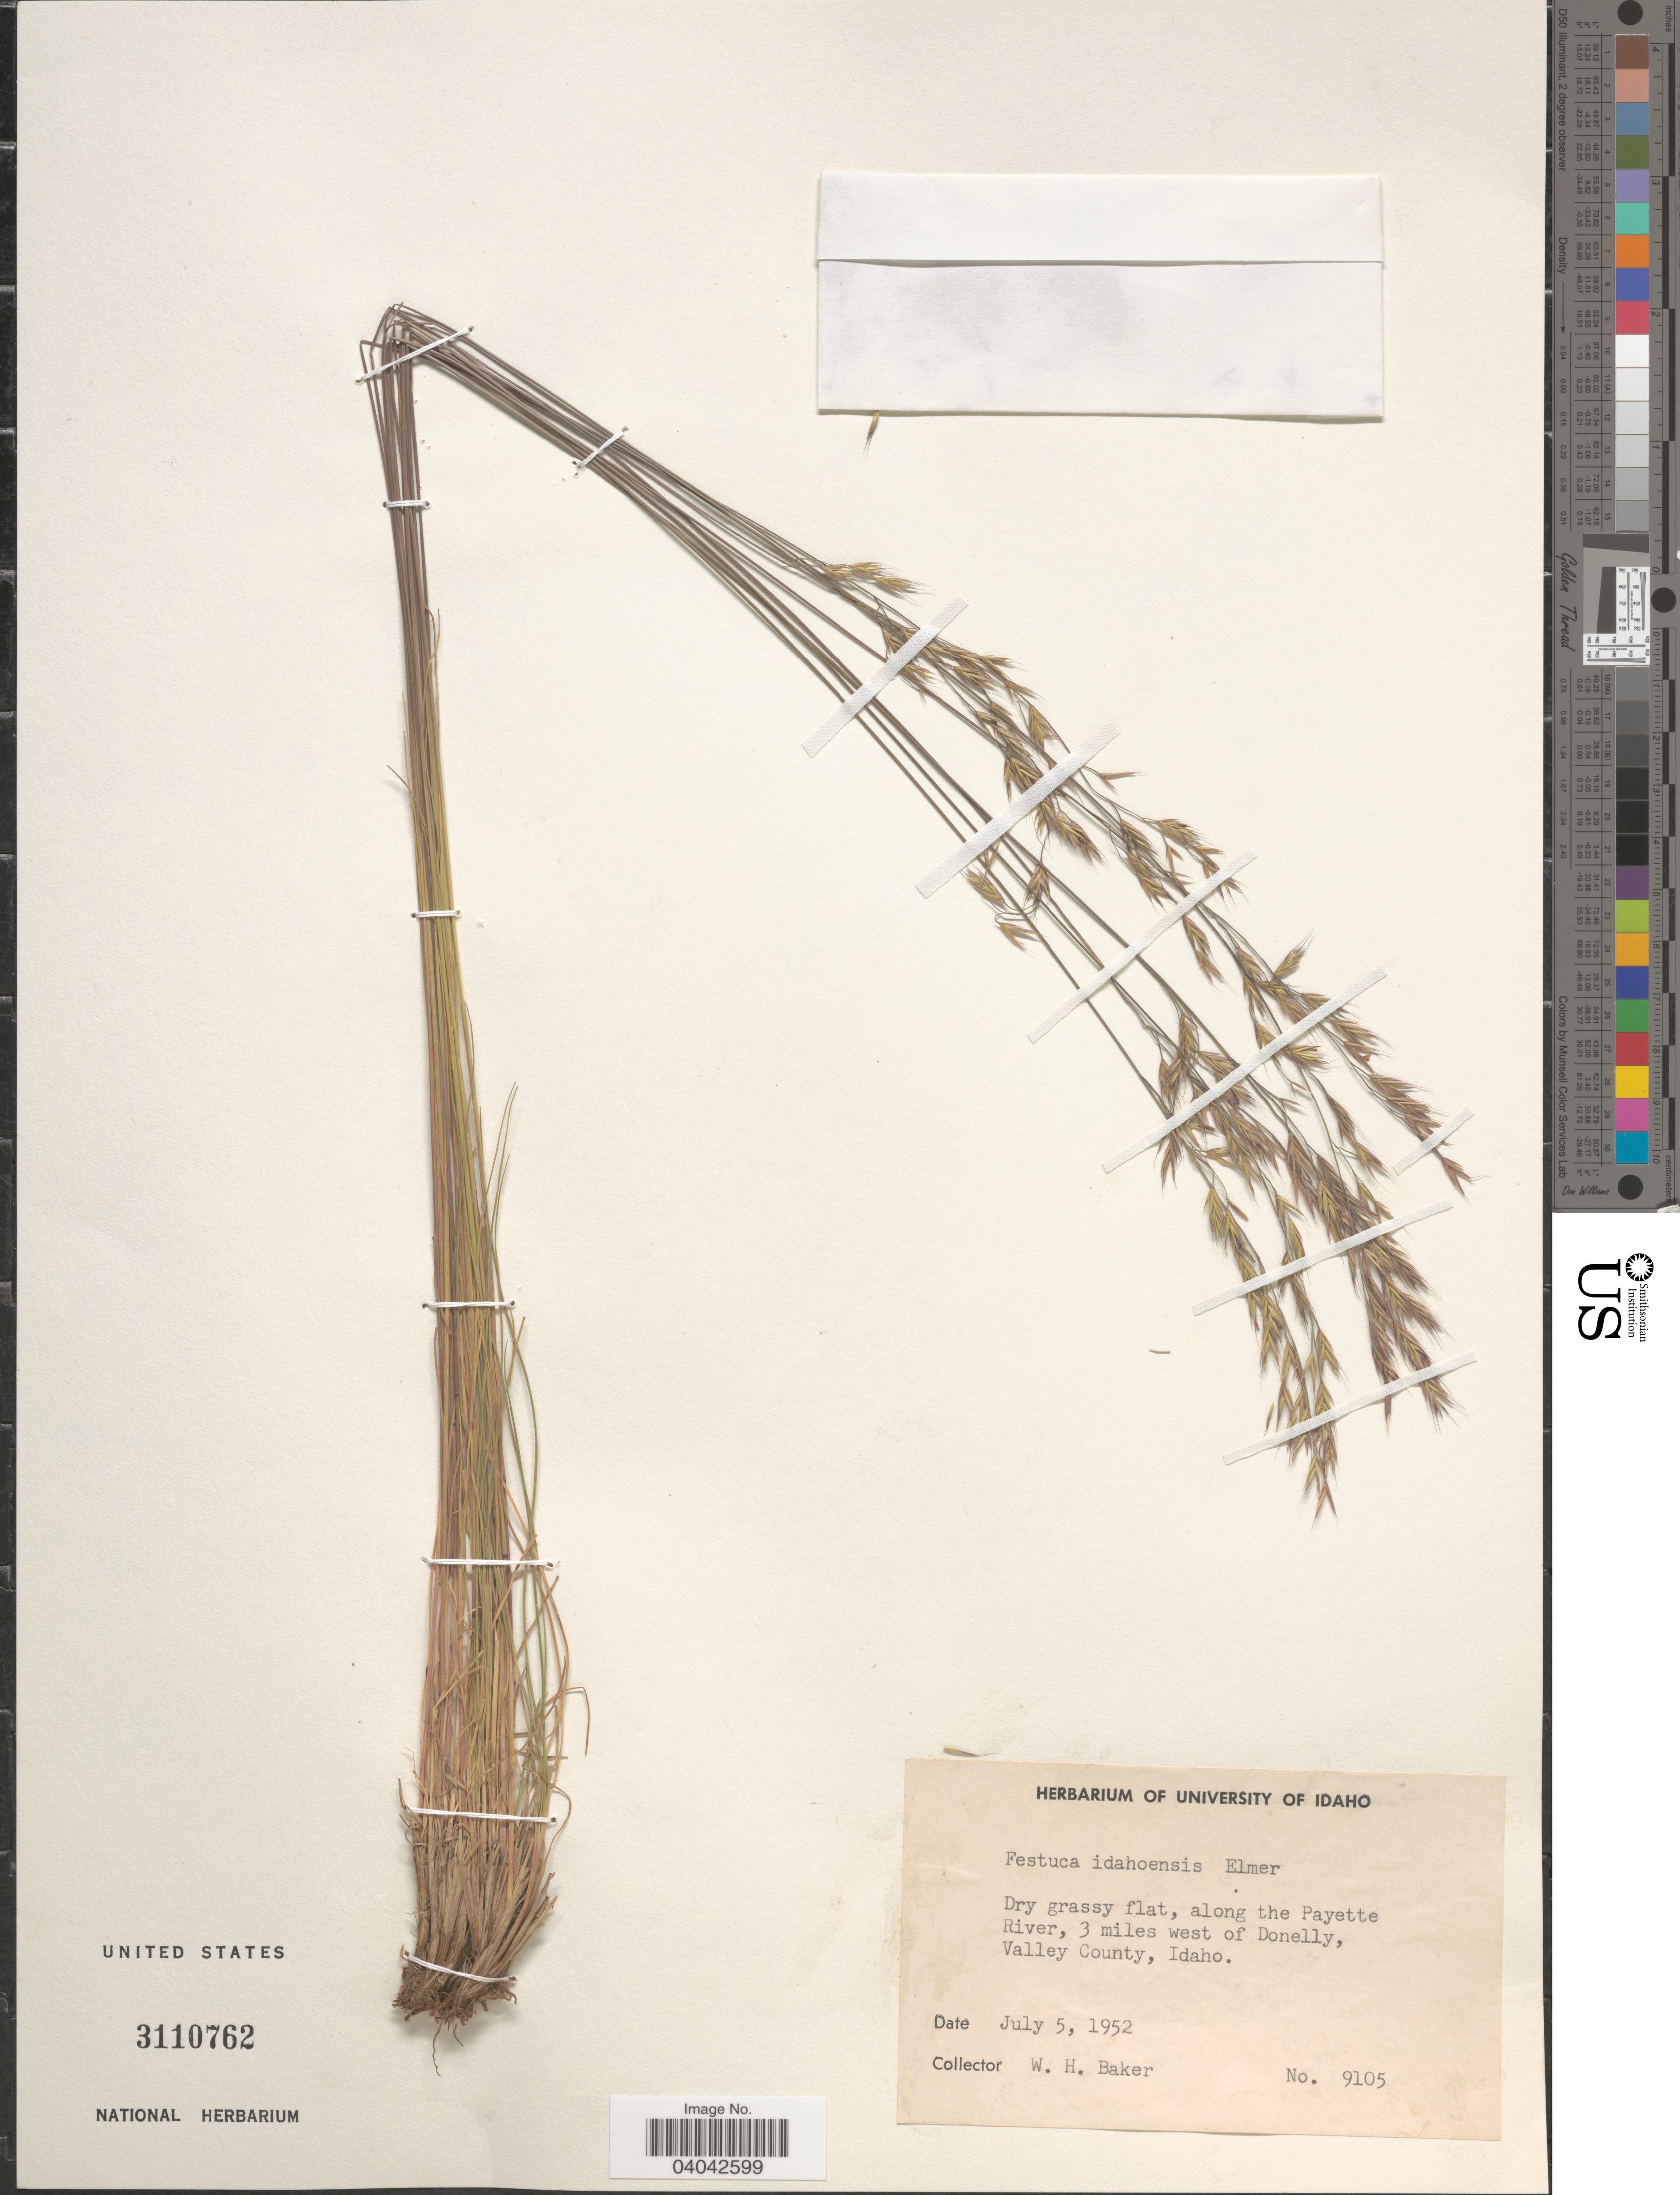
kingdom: Plantae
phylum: Tracheophyta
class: Liliopsida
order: Poales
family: Poaceae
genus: Festuca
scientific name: Festuca idahoensis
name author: Elmer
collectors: W. H. Baker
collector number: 9105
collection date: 1952-07-05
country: United States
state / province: Idaho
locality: Along the Payette River, 3 miles west of Donelly, Valley County.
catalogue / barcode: US 3110762